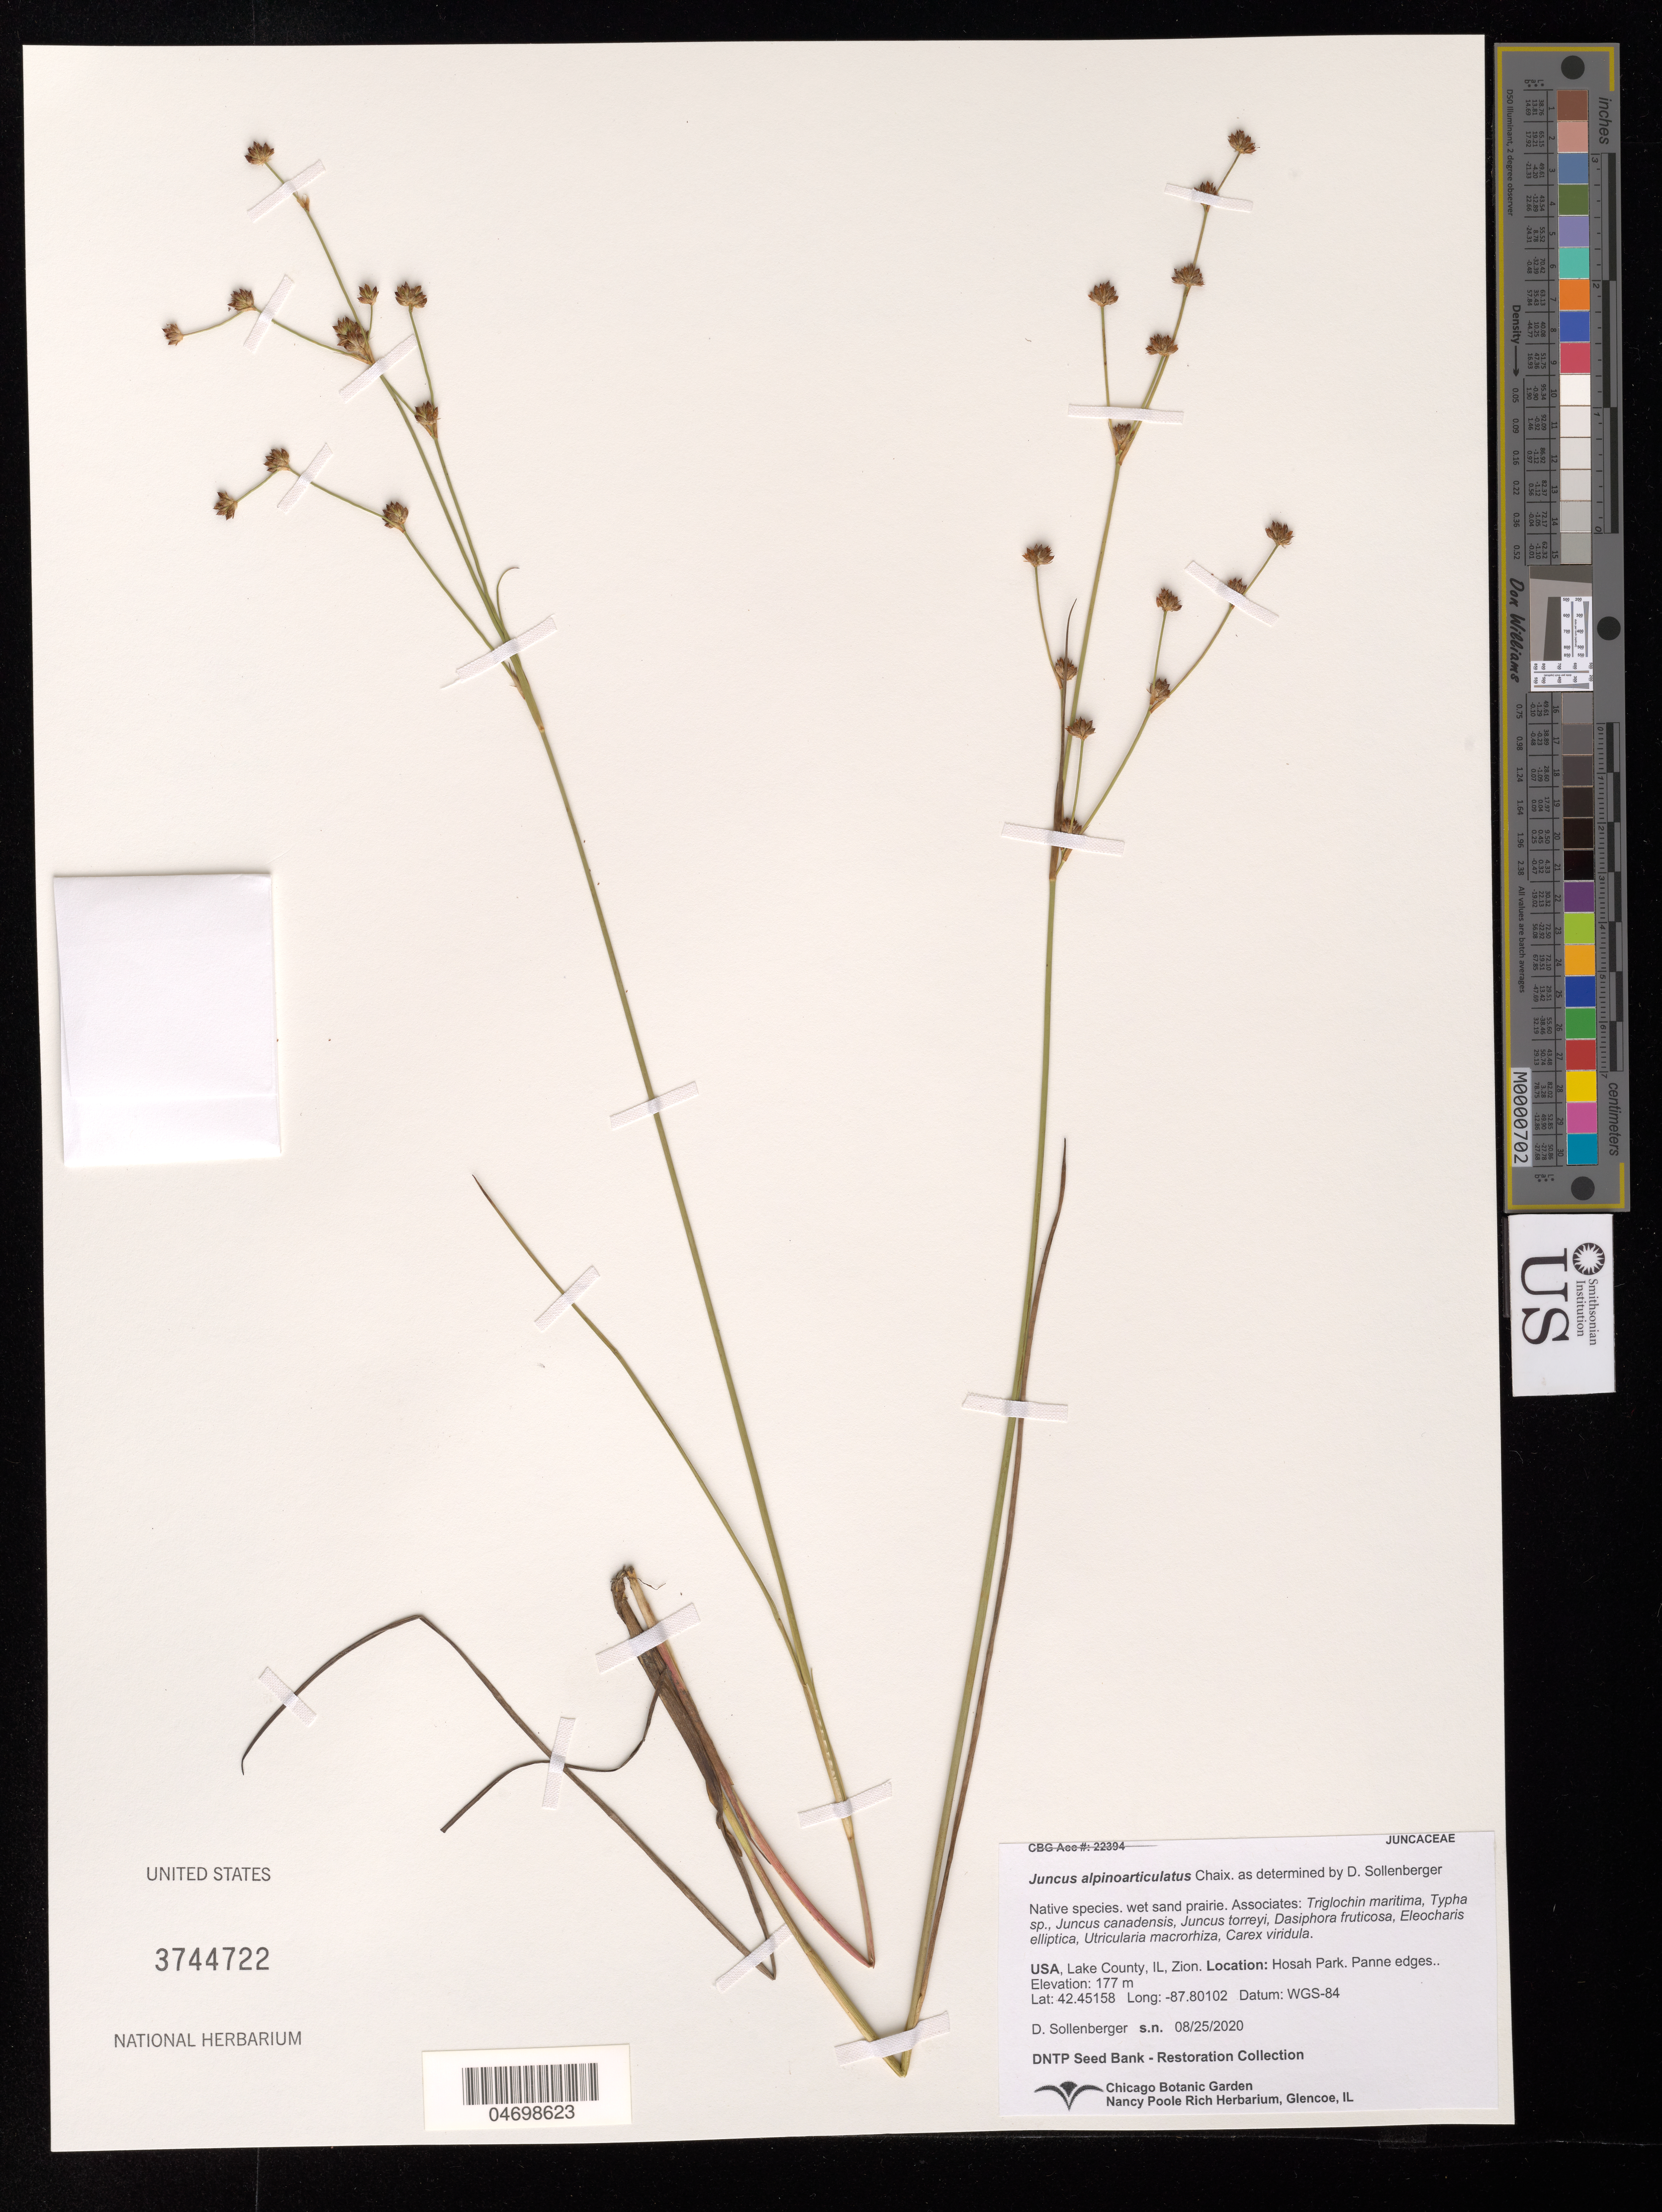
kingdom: Plantae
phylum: Tracheophyta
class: Liliopsida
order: Poales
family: Juncaceae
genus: Juncus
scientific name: Juncus alpinoarticulatus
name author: Vill.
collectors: D. Sollenberger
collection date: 2020-08-25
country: United States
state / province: Illinois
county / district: Lake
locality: Zion. Hosah Park, panne edges.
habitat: Wet sand prairie. With Typha sp., Juncus canadensis, Carex viridula, etc.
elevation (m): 177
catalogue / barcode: US 3744722